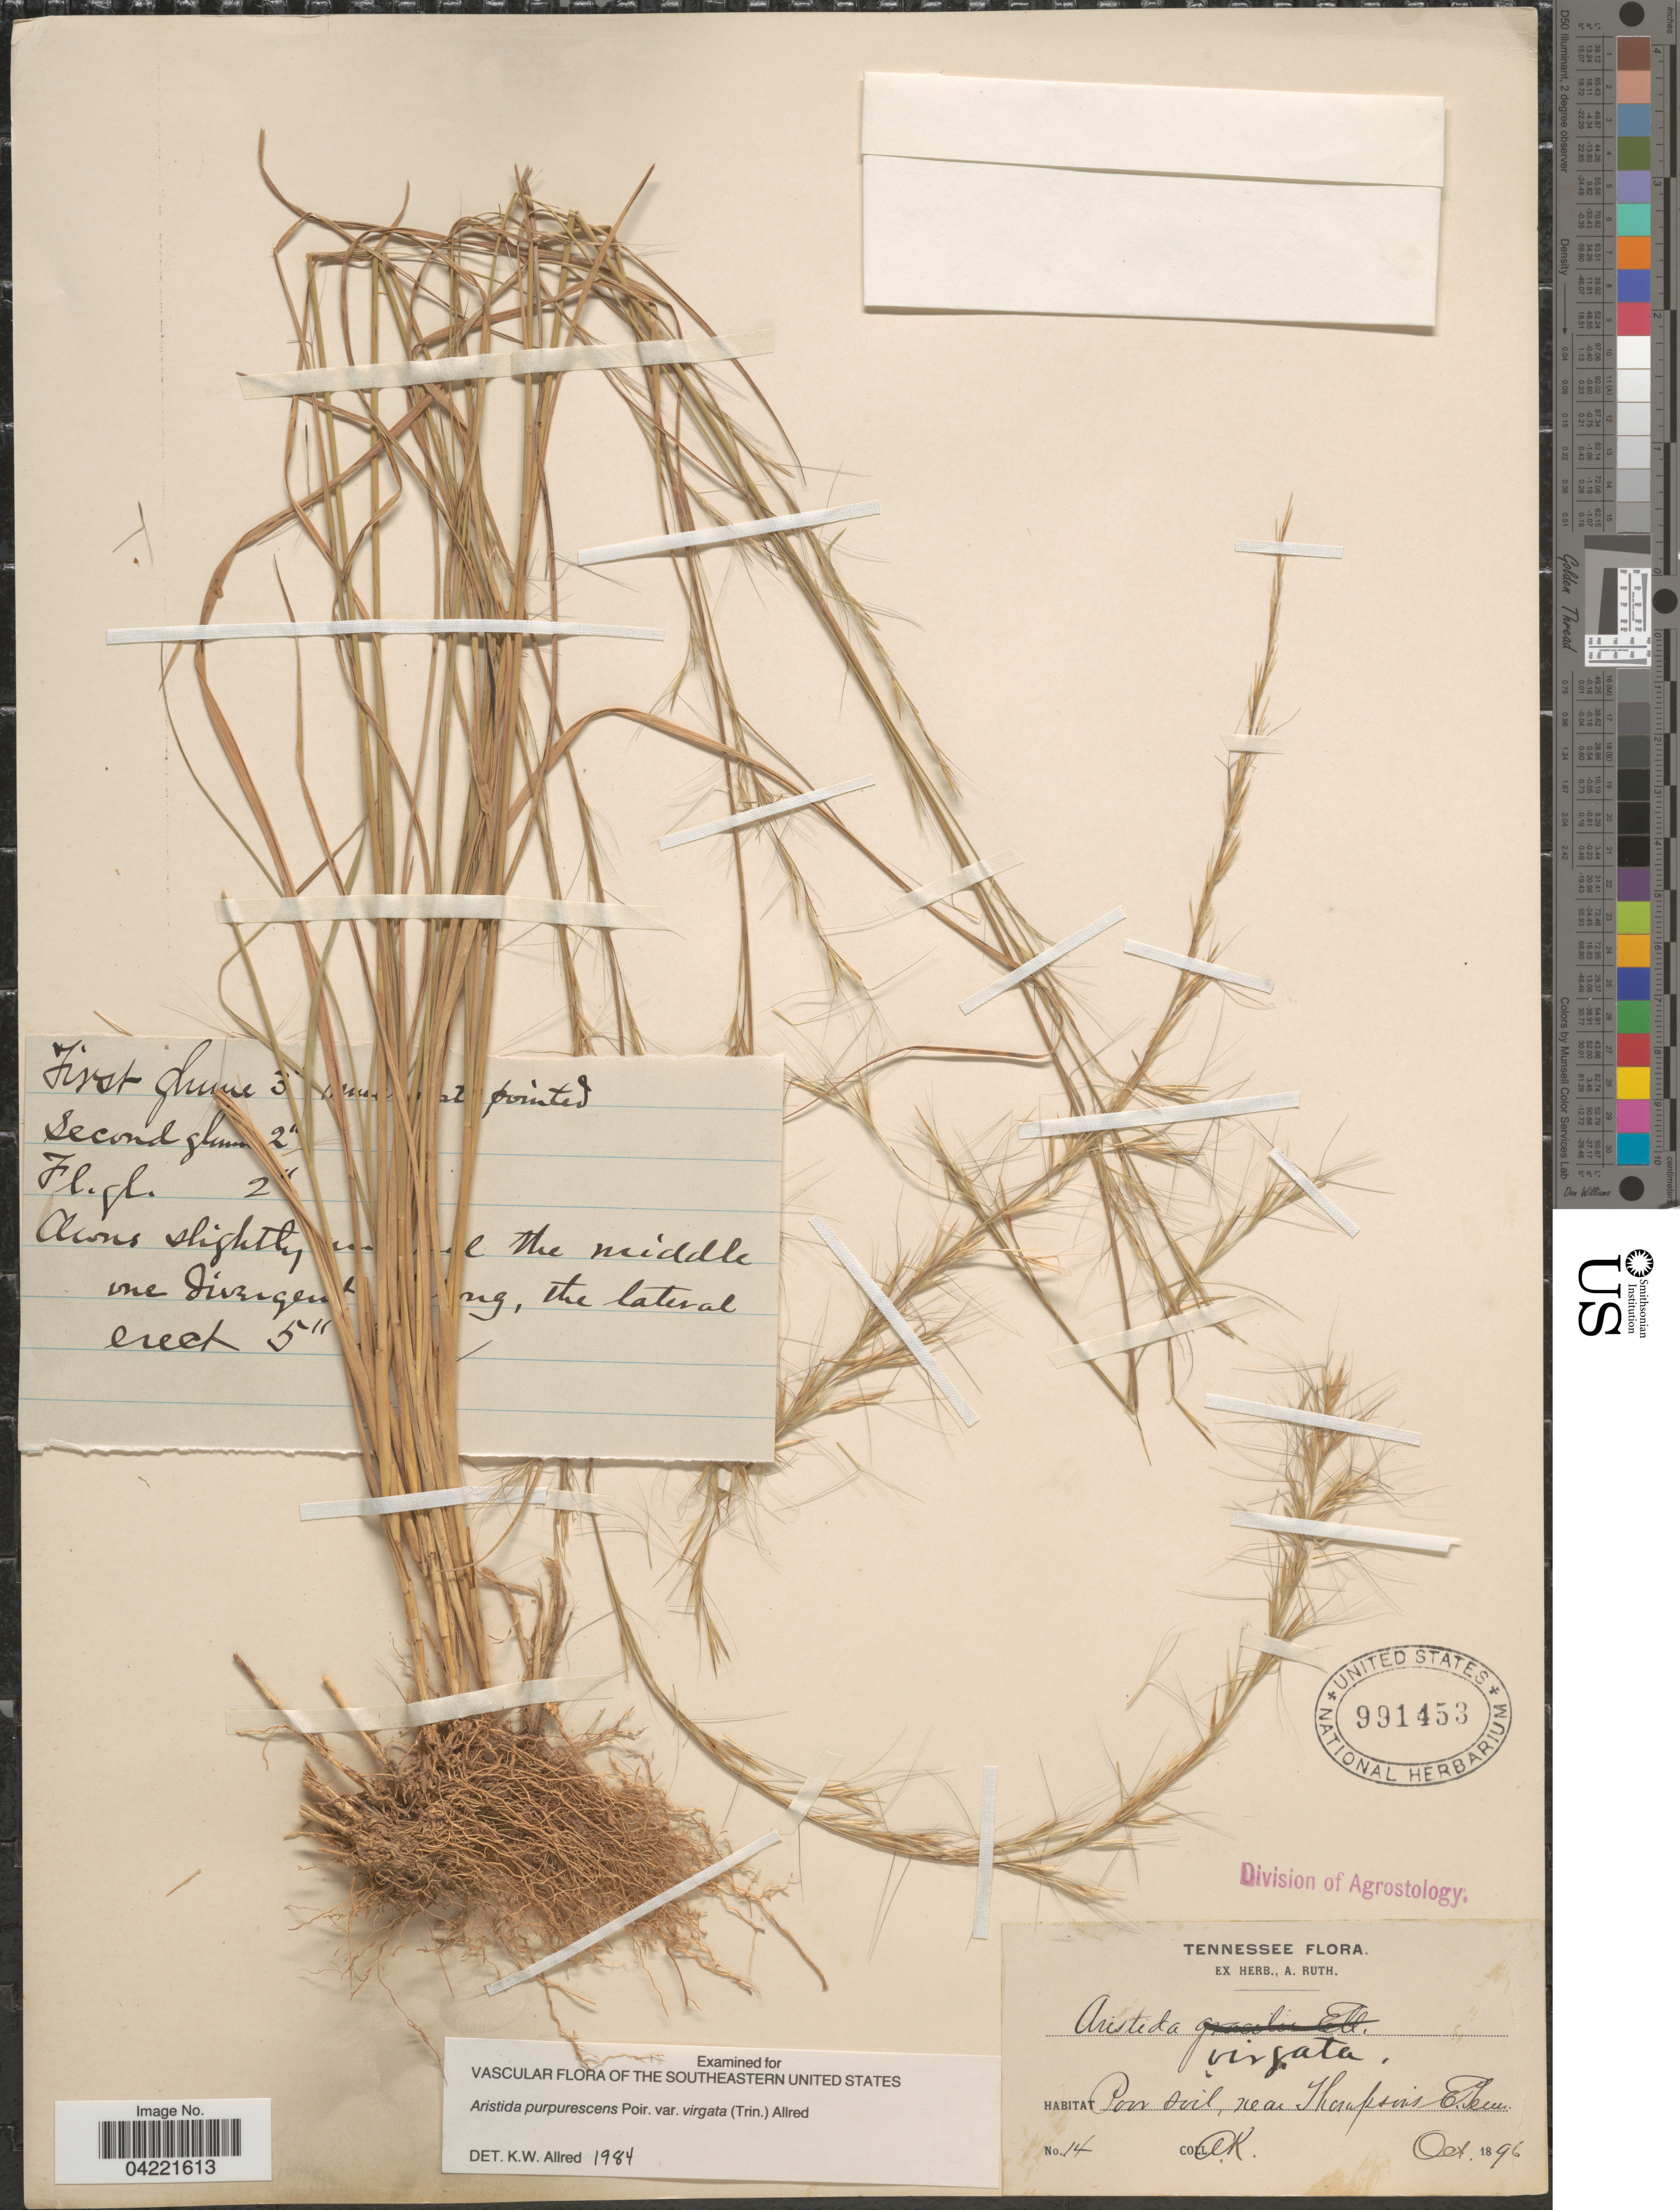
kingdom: Plantae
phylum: Tracheophyta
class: Liliopsida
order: Poales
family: Poaceae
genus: Aristida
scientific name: Aristida purpurascens var. virgata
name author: (Trin.) Allred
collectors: A. Ruth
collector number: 14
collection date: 1896-10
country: United States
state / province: Tennessee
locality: Poor soil, near Thompson's.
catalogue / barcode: US 991453